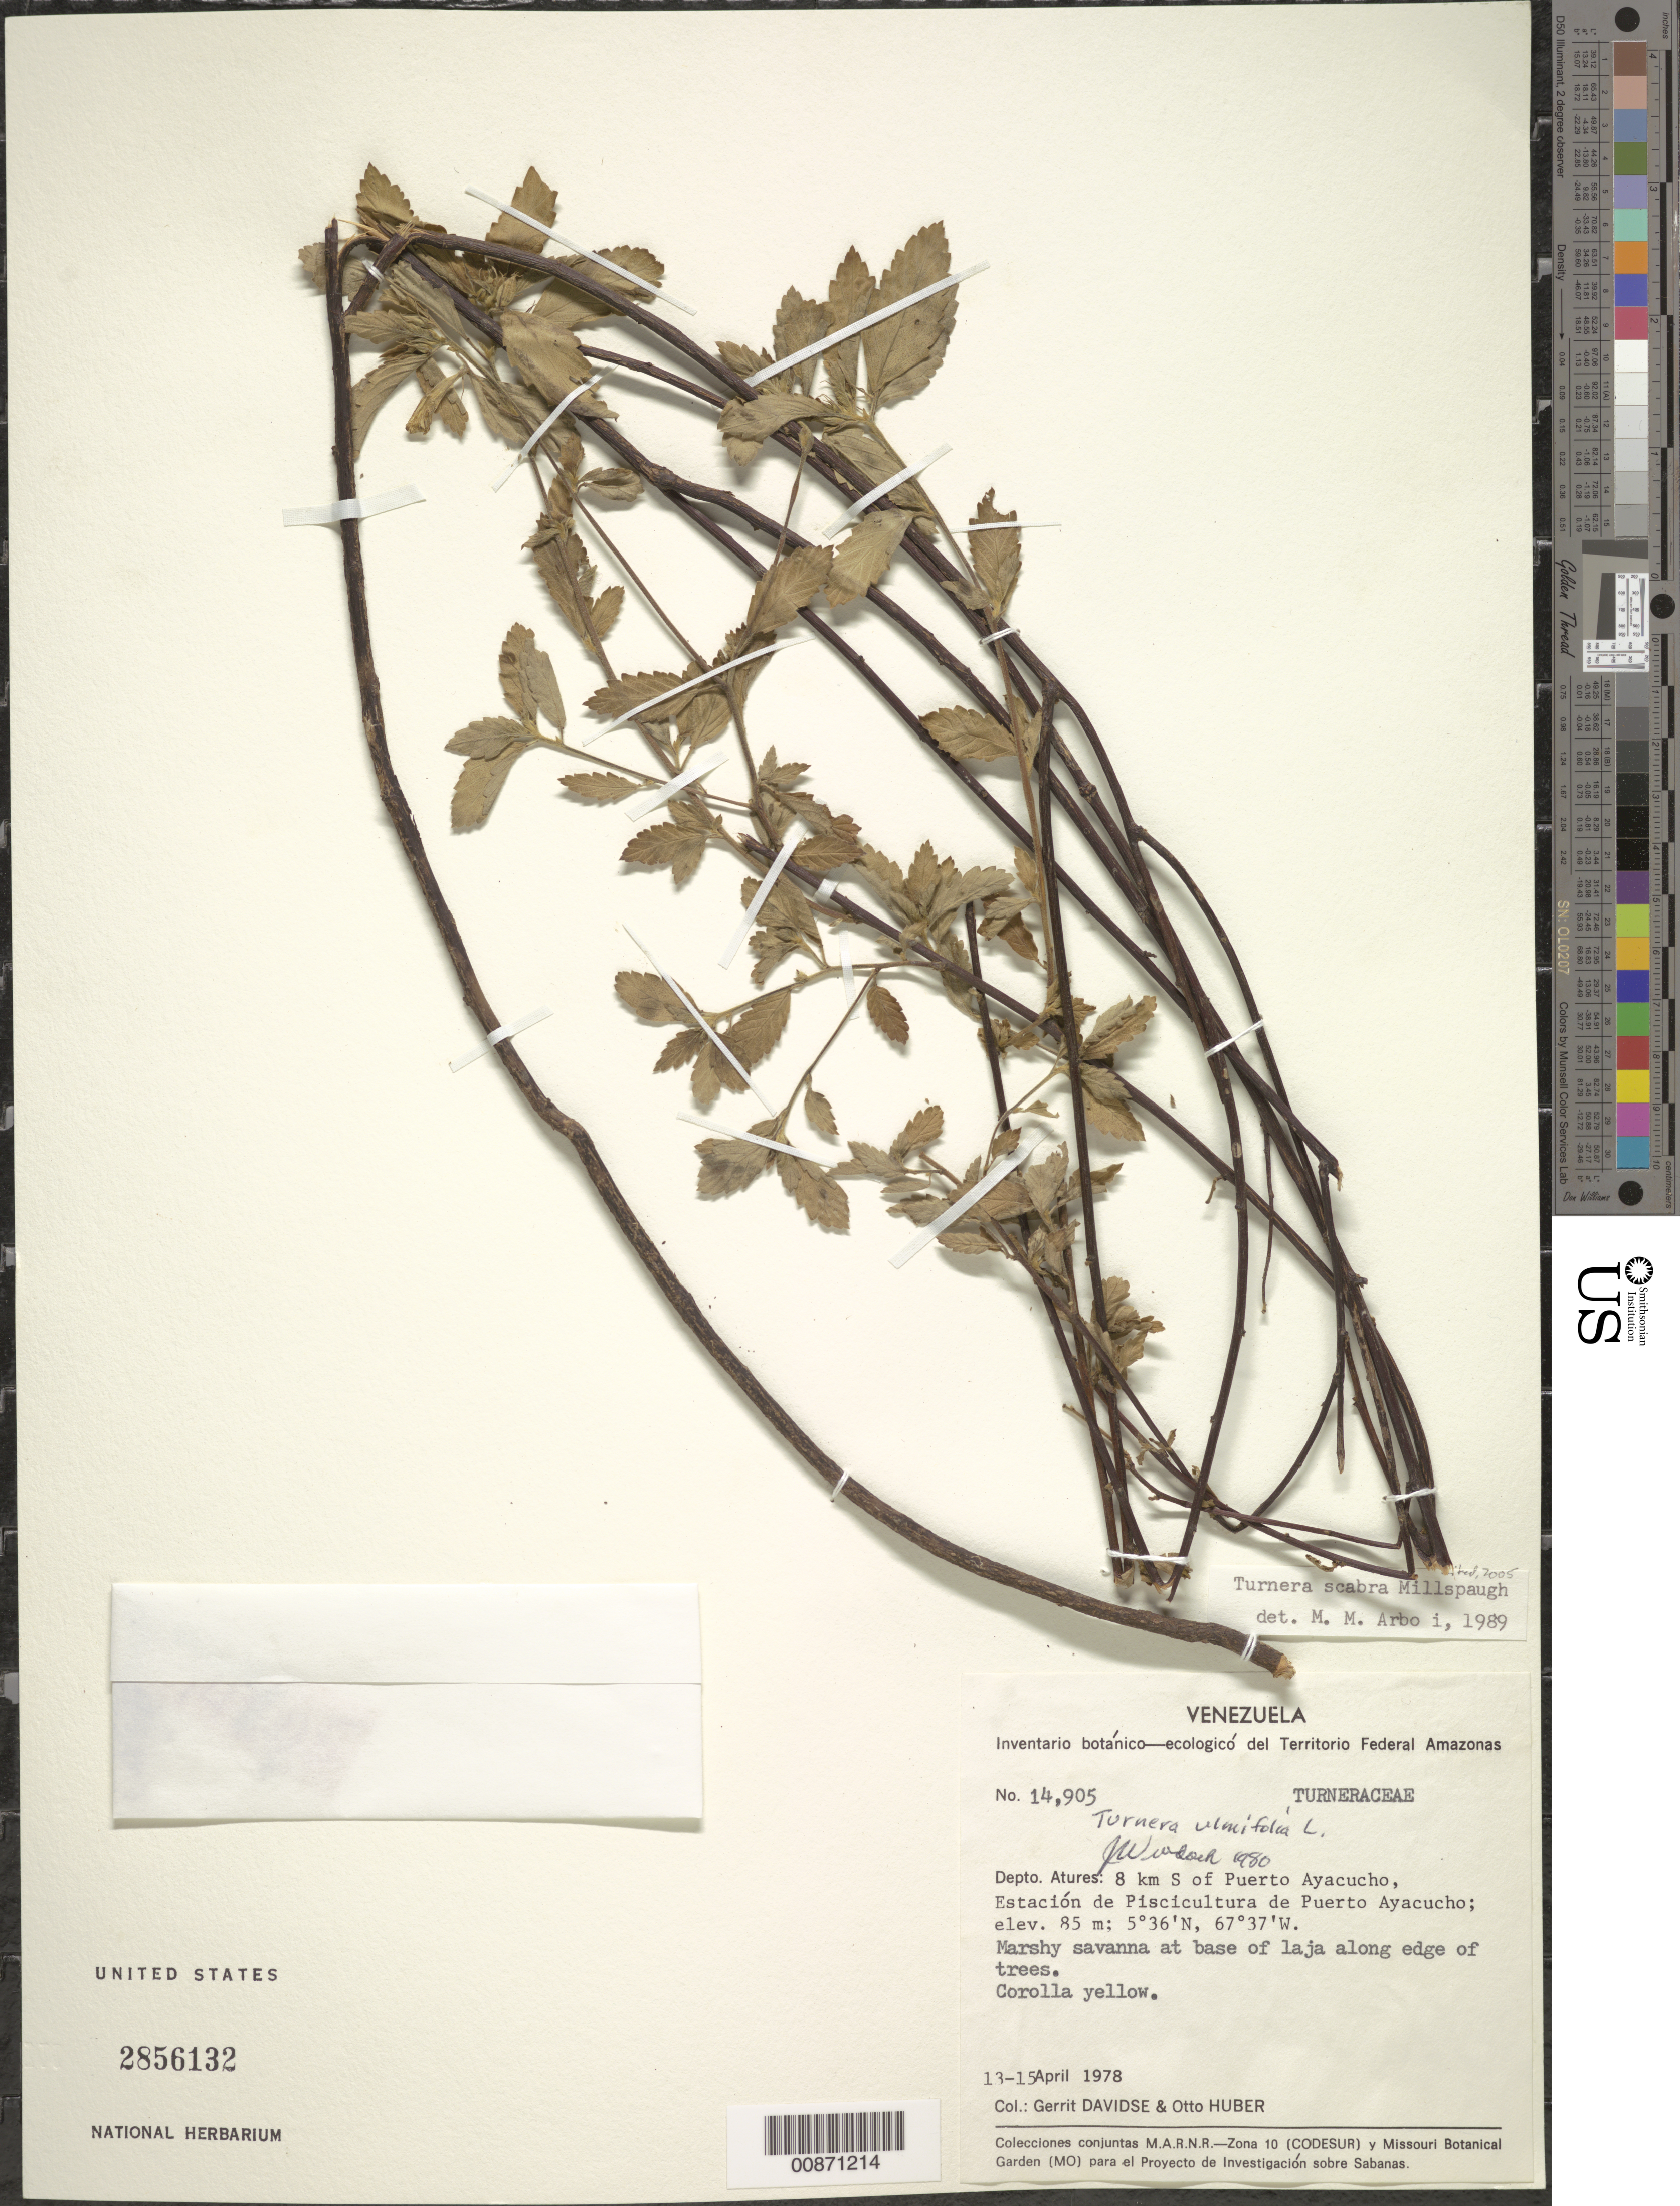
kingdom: Plantae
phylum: Tracheophyta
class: Magnoliopsida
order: Malpighiales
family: Turneraceae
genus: Turnera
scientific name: Turnera scabra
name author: Millsp.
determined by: Arbo, M. M.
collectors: G. Davidse & O. Huber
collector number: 14905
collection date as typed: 13-Apr-78 to 15-Apr-78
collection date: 1978-04-13/1978-04-15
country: Venezuela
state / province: Amazonas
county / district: Atures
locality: Puerto Ayacucho, 8 km S of, Estación de Piscicultura de Puerto Ayacucho, Río Orinoco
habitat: Marshy savanna at base of laja along edge of trees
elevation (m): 85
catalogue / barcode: US 2856132